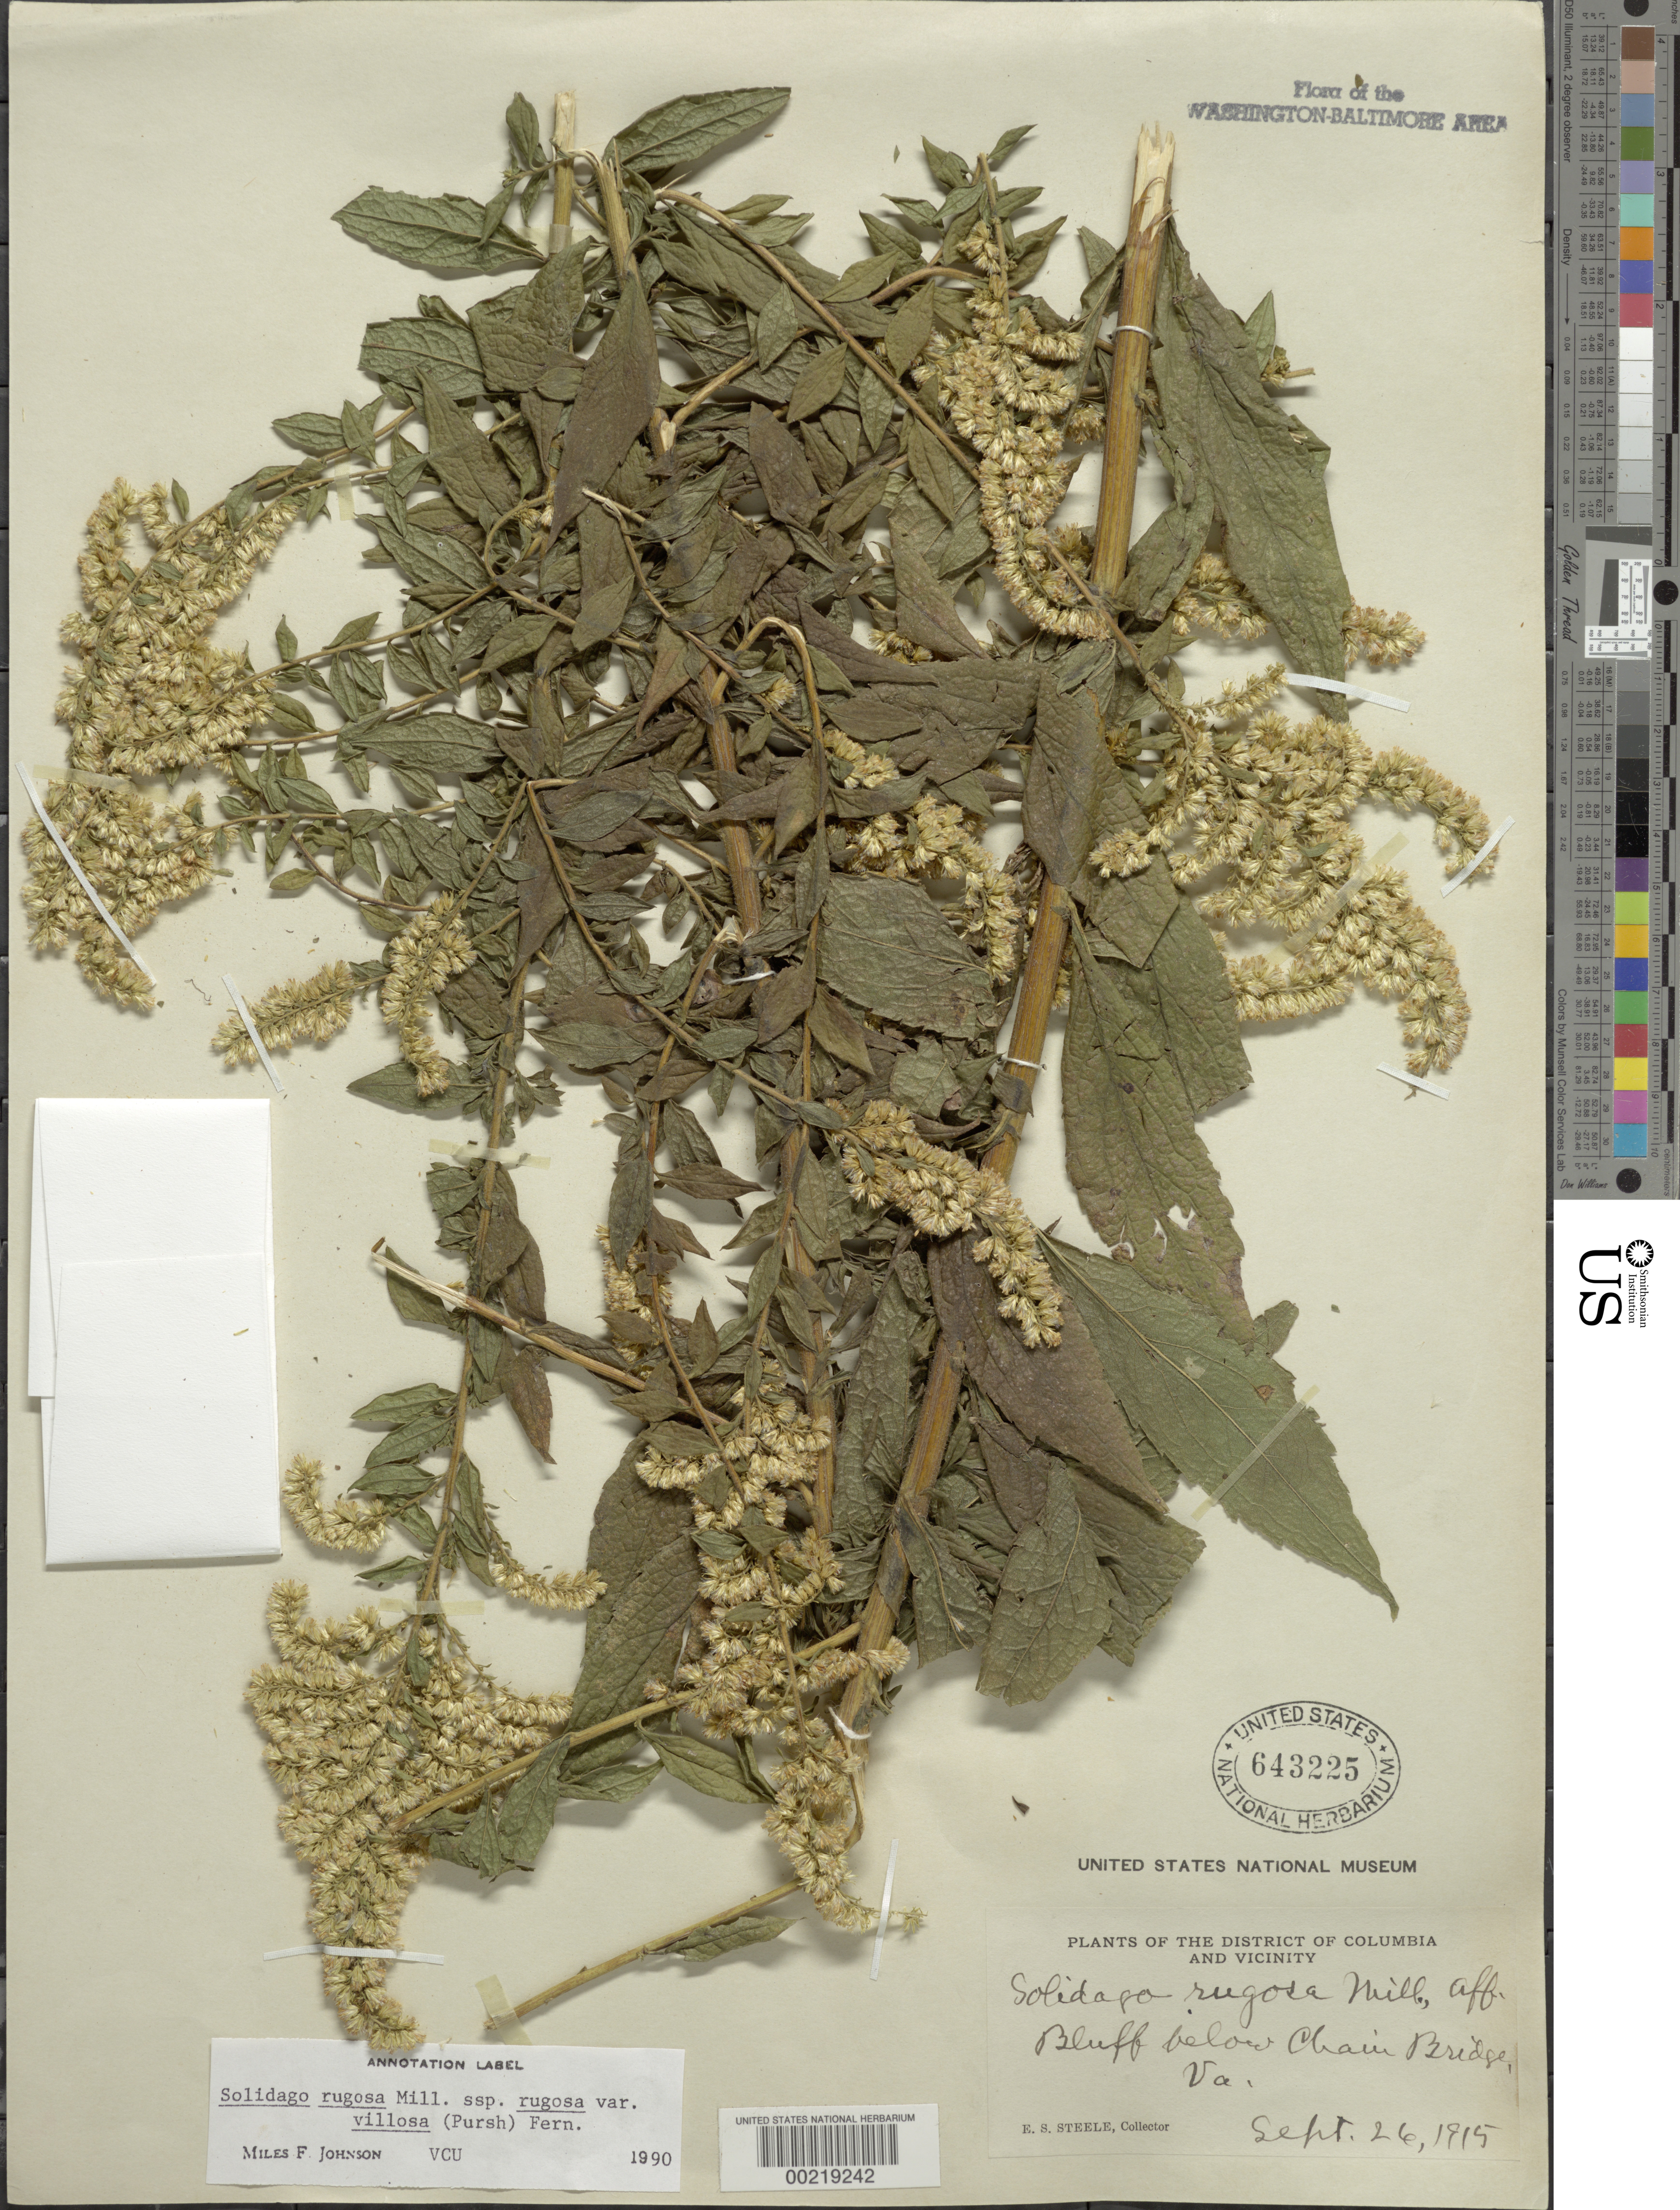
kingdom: Plantae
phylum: Tracheophyta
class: Magnoliopsida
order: Asterales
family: Asteraceae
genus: Solidago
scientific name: Solidago rugosa var. villosa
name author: Mill.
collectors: E. Steele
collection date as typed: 26 Sep 1915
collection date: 1915-09-26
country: United States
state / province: Virginia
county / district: Fairfax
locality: Below Chain Bridge C. & O. Canal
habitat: Bluff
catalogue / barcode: US 643225